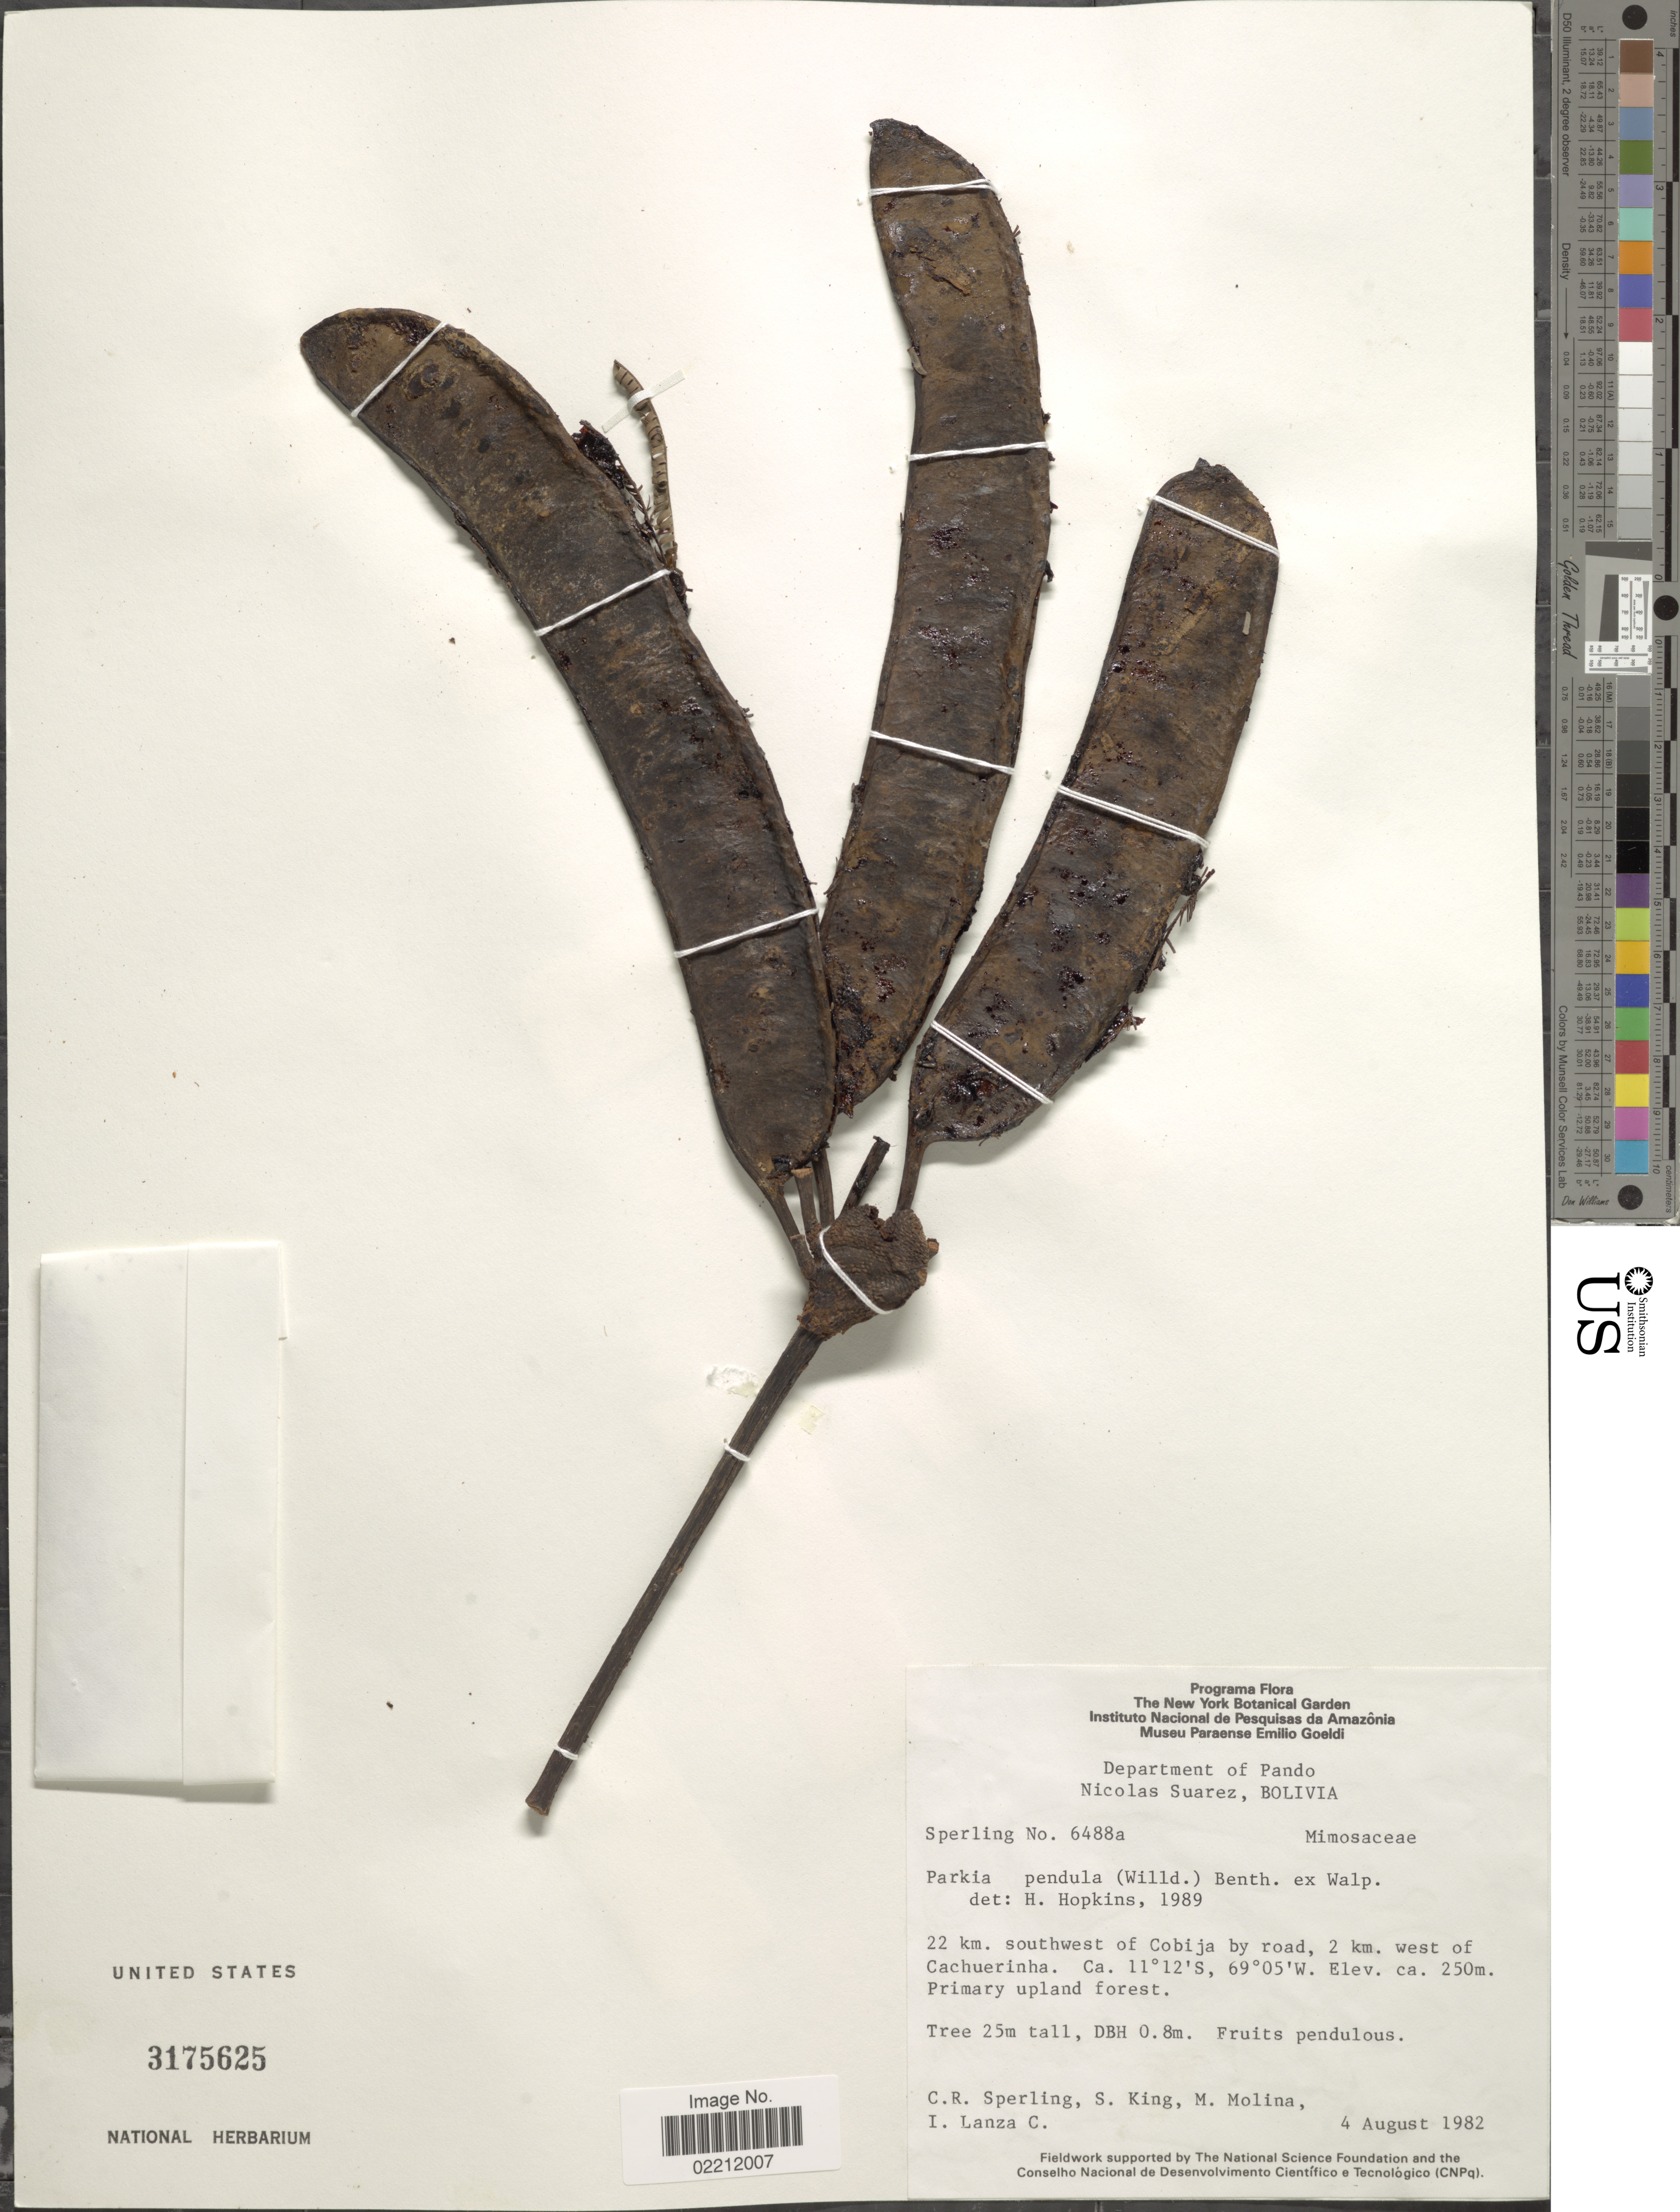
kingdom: Plantae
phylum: Tracheophyta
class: Magnoliopsida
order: Fabales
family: Fabaceae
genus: Parkia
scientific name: Parkia pendula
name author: Benth.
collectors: C. R. Sperling, S. King, M. Molina & I. Lanza C.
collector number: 6488a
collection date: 1982-08-04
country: Bolivia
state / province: Pando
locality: Department of Pando, Nicolas Suarez, Bolivia. 22 km southwest of Cobija by road, 2 km west of Cachuerinha.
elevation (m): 250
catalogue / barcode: US 3175625